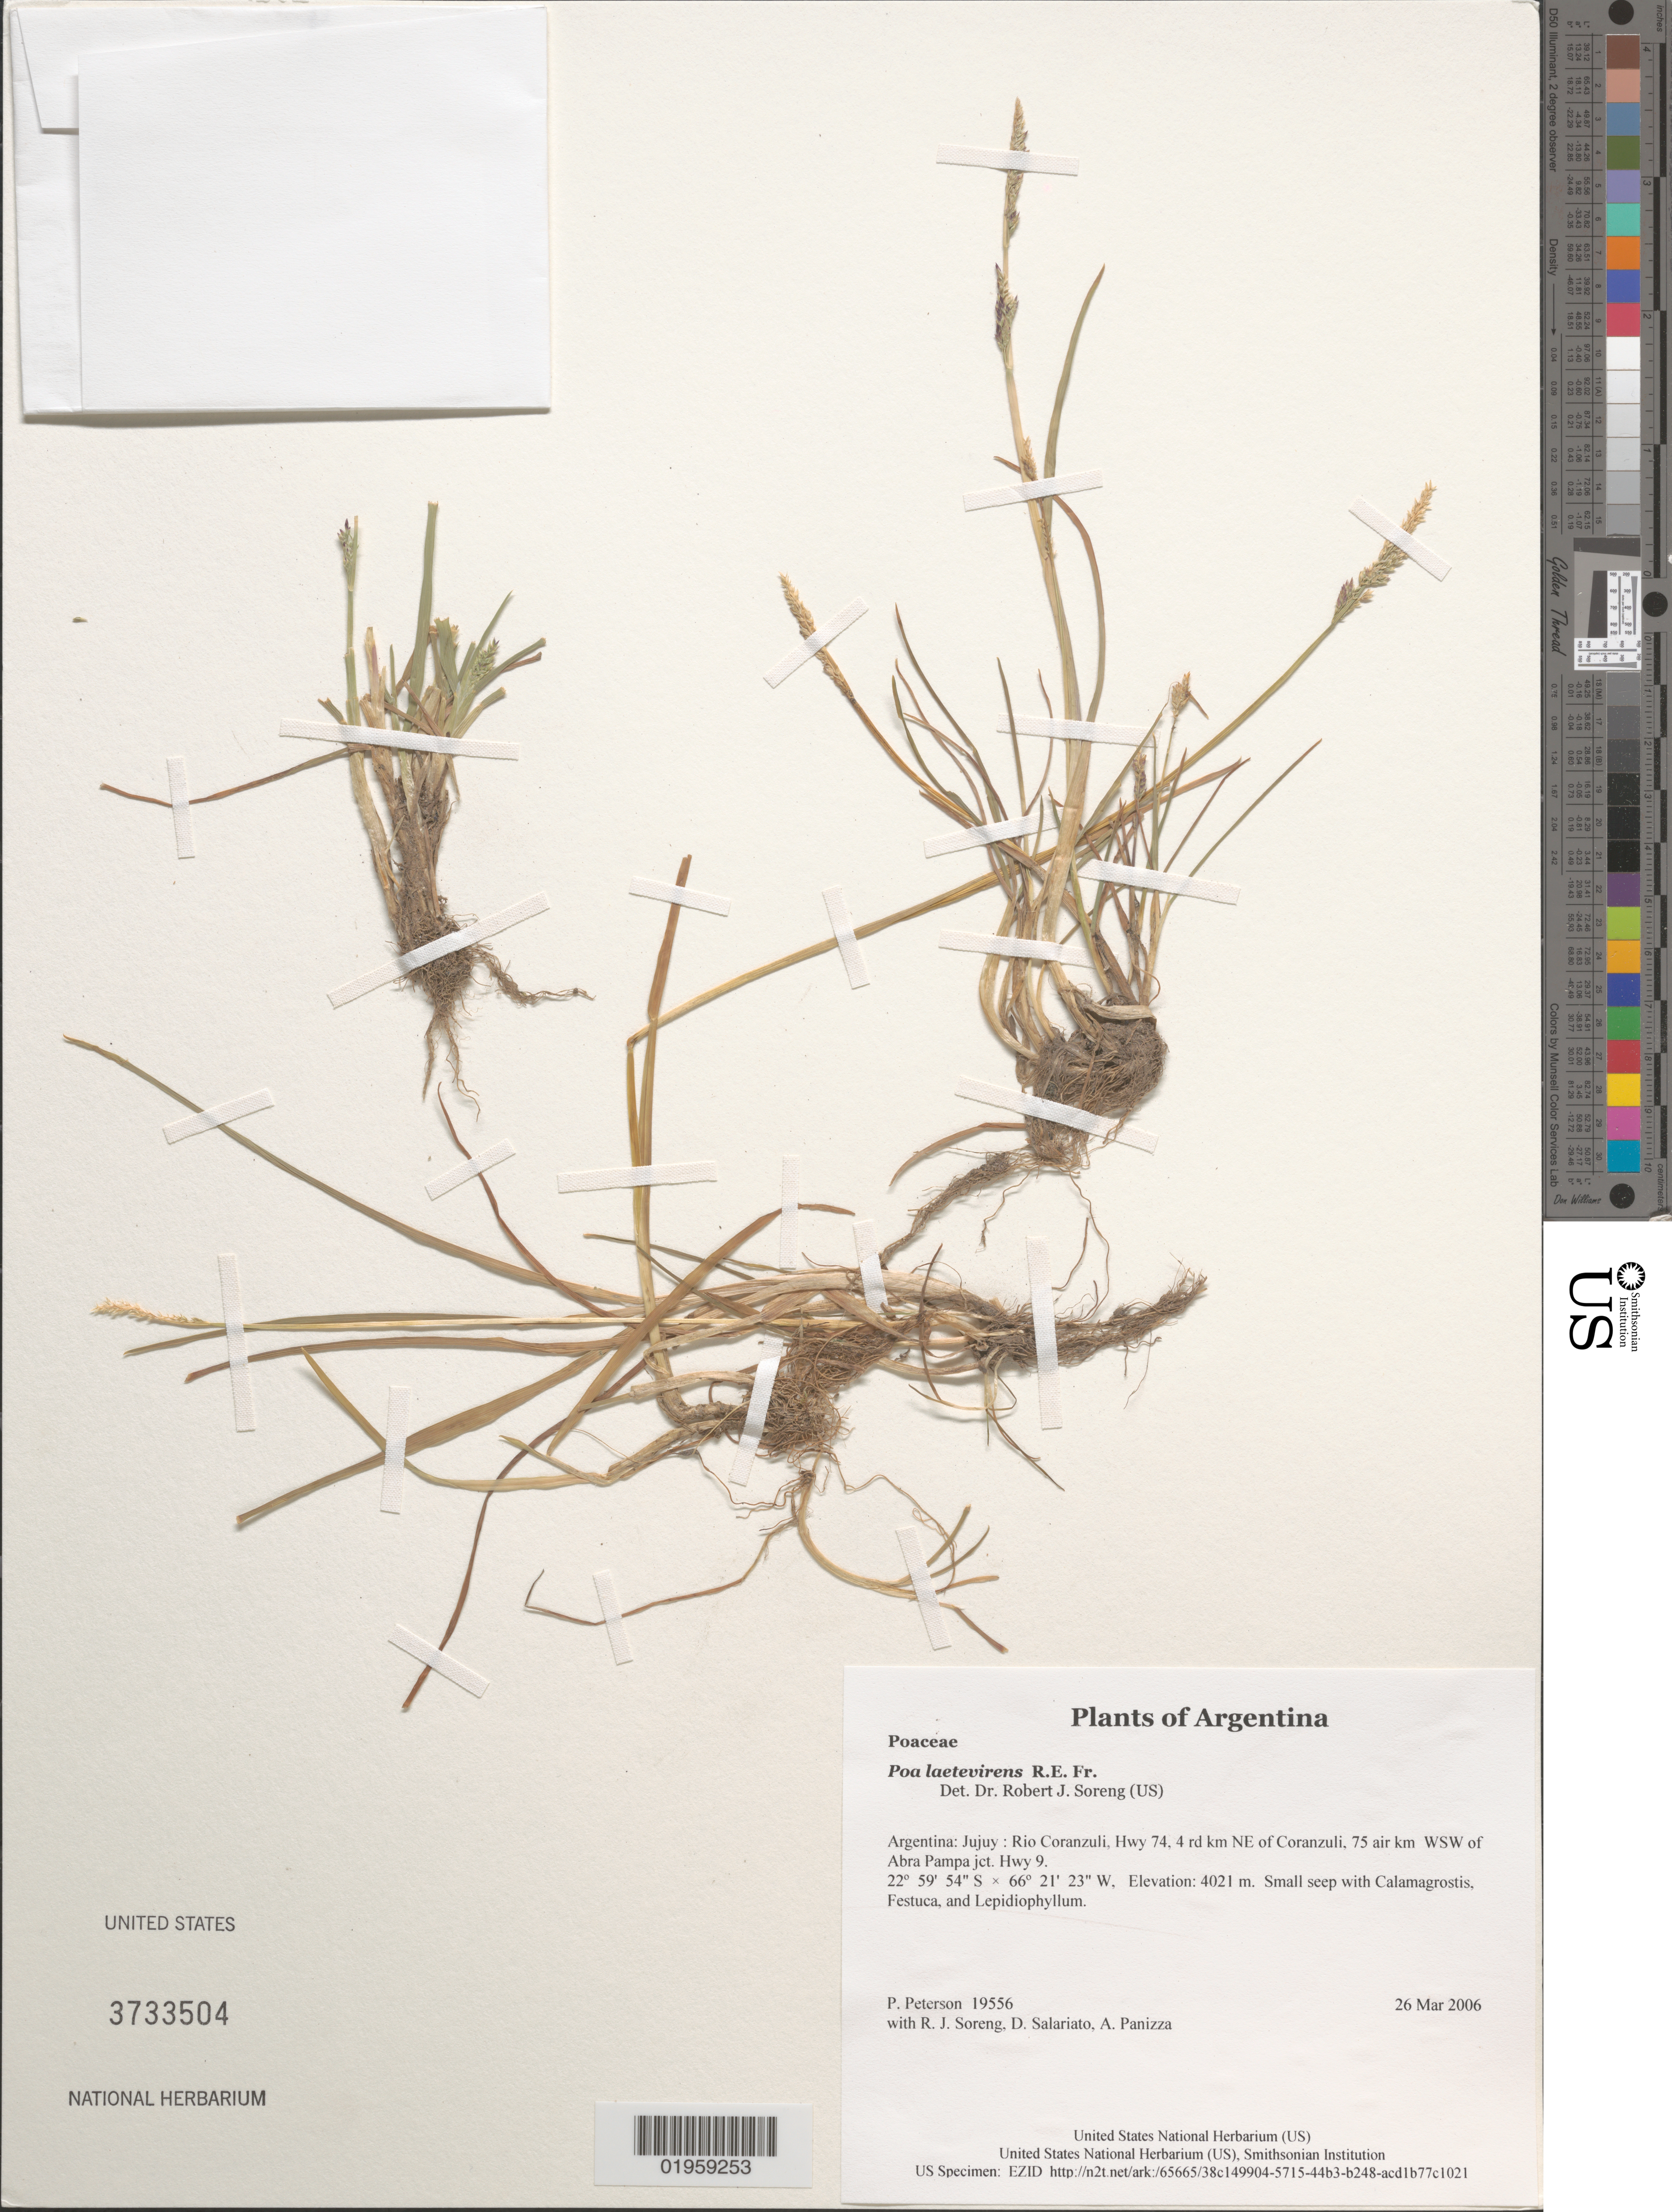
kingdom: Plantae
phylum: Tracheophyta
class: Liliopsida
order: Poales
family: Poaceae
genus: Poa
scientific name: Poa laetevirens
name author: R.E. Fr.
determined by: Soreng, Robert J., Research Associate (BOT), Smithsonian Institution - National Museum of Natural History (UNITED STATES)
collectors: P. M. Peterson, R. J. Soreng, D. Salariato & A. Panizza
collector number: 19556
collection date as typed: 26 Mar 2006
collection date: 2006-03-26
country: Argentina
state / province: Jujuy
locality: Rio Coranzuli, Hwy 74, 4 rd km NE of Coranzuli, 75 air km WSW of Abra Pampa jct. Hwy 9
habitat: Small seep with Calamagrostis, Festuca, and Lepidiophyllum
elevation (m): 4021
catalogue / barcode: US 3733504